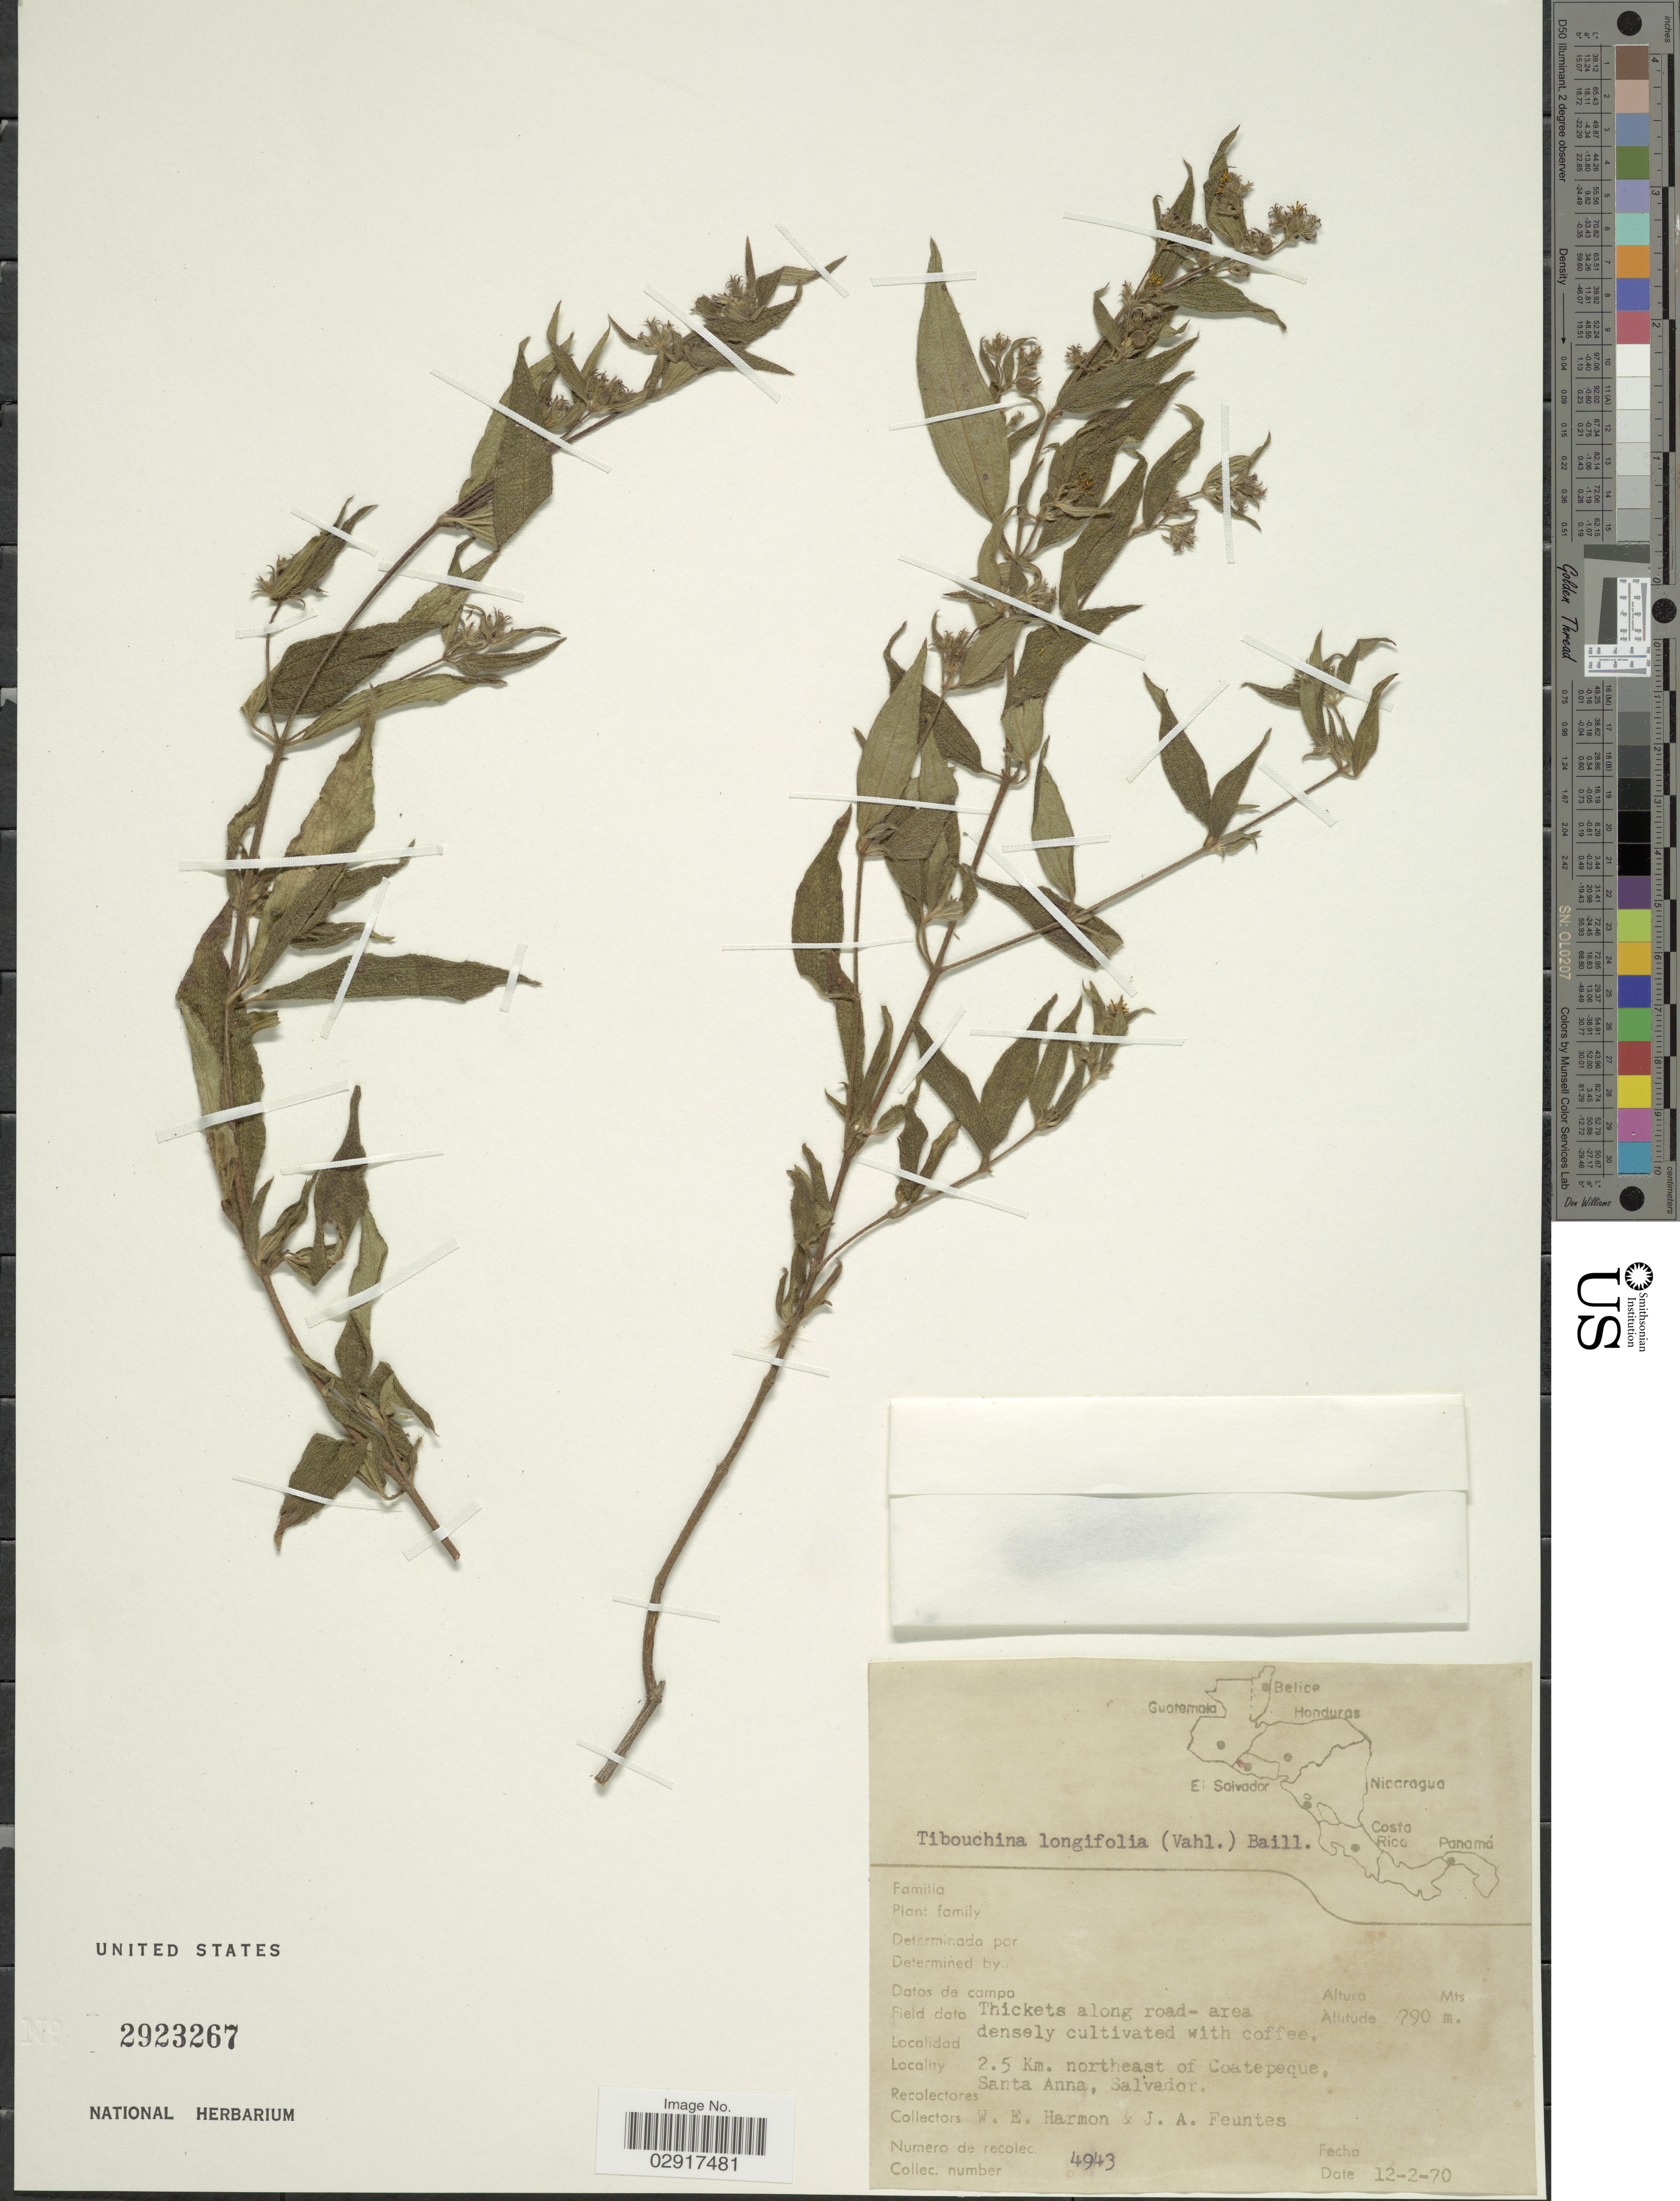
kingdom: Plantae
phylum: Tracheophyta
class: Magnoliopsida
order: Myrtales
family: Melastomataceae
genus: Chaetogastra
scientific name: Chaetogastra longifolia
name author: (Vahl) DC.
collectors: W. E. Harmon & J. Fuentes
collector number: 4943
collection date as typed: Transcribed d/m/y: 12/2/70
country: El Salvador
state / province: Santa Ana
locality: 2.5 Km. northeast of Coatepeque, Santa Anna, Salvador.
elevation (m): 790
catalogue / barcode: US 2923267